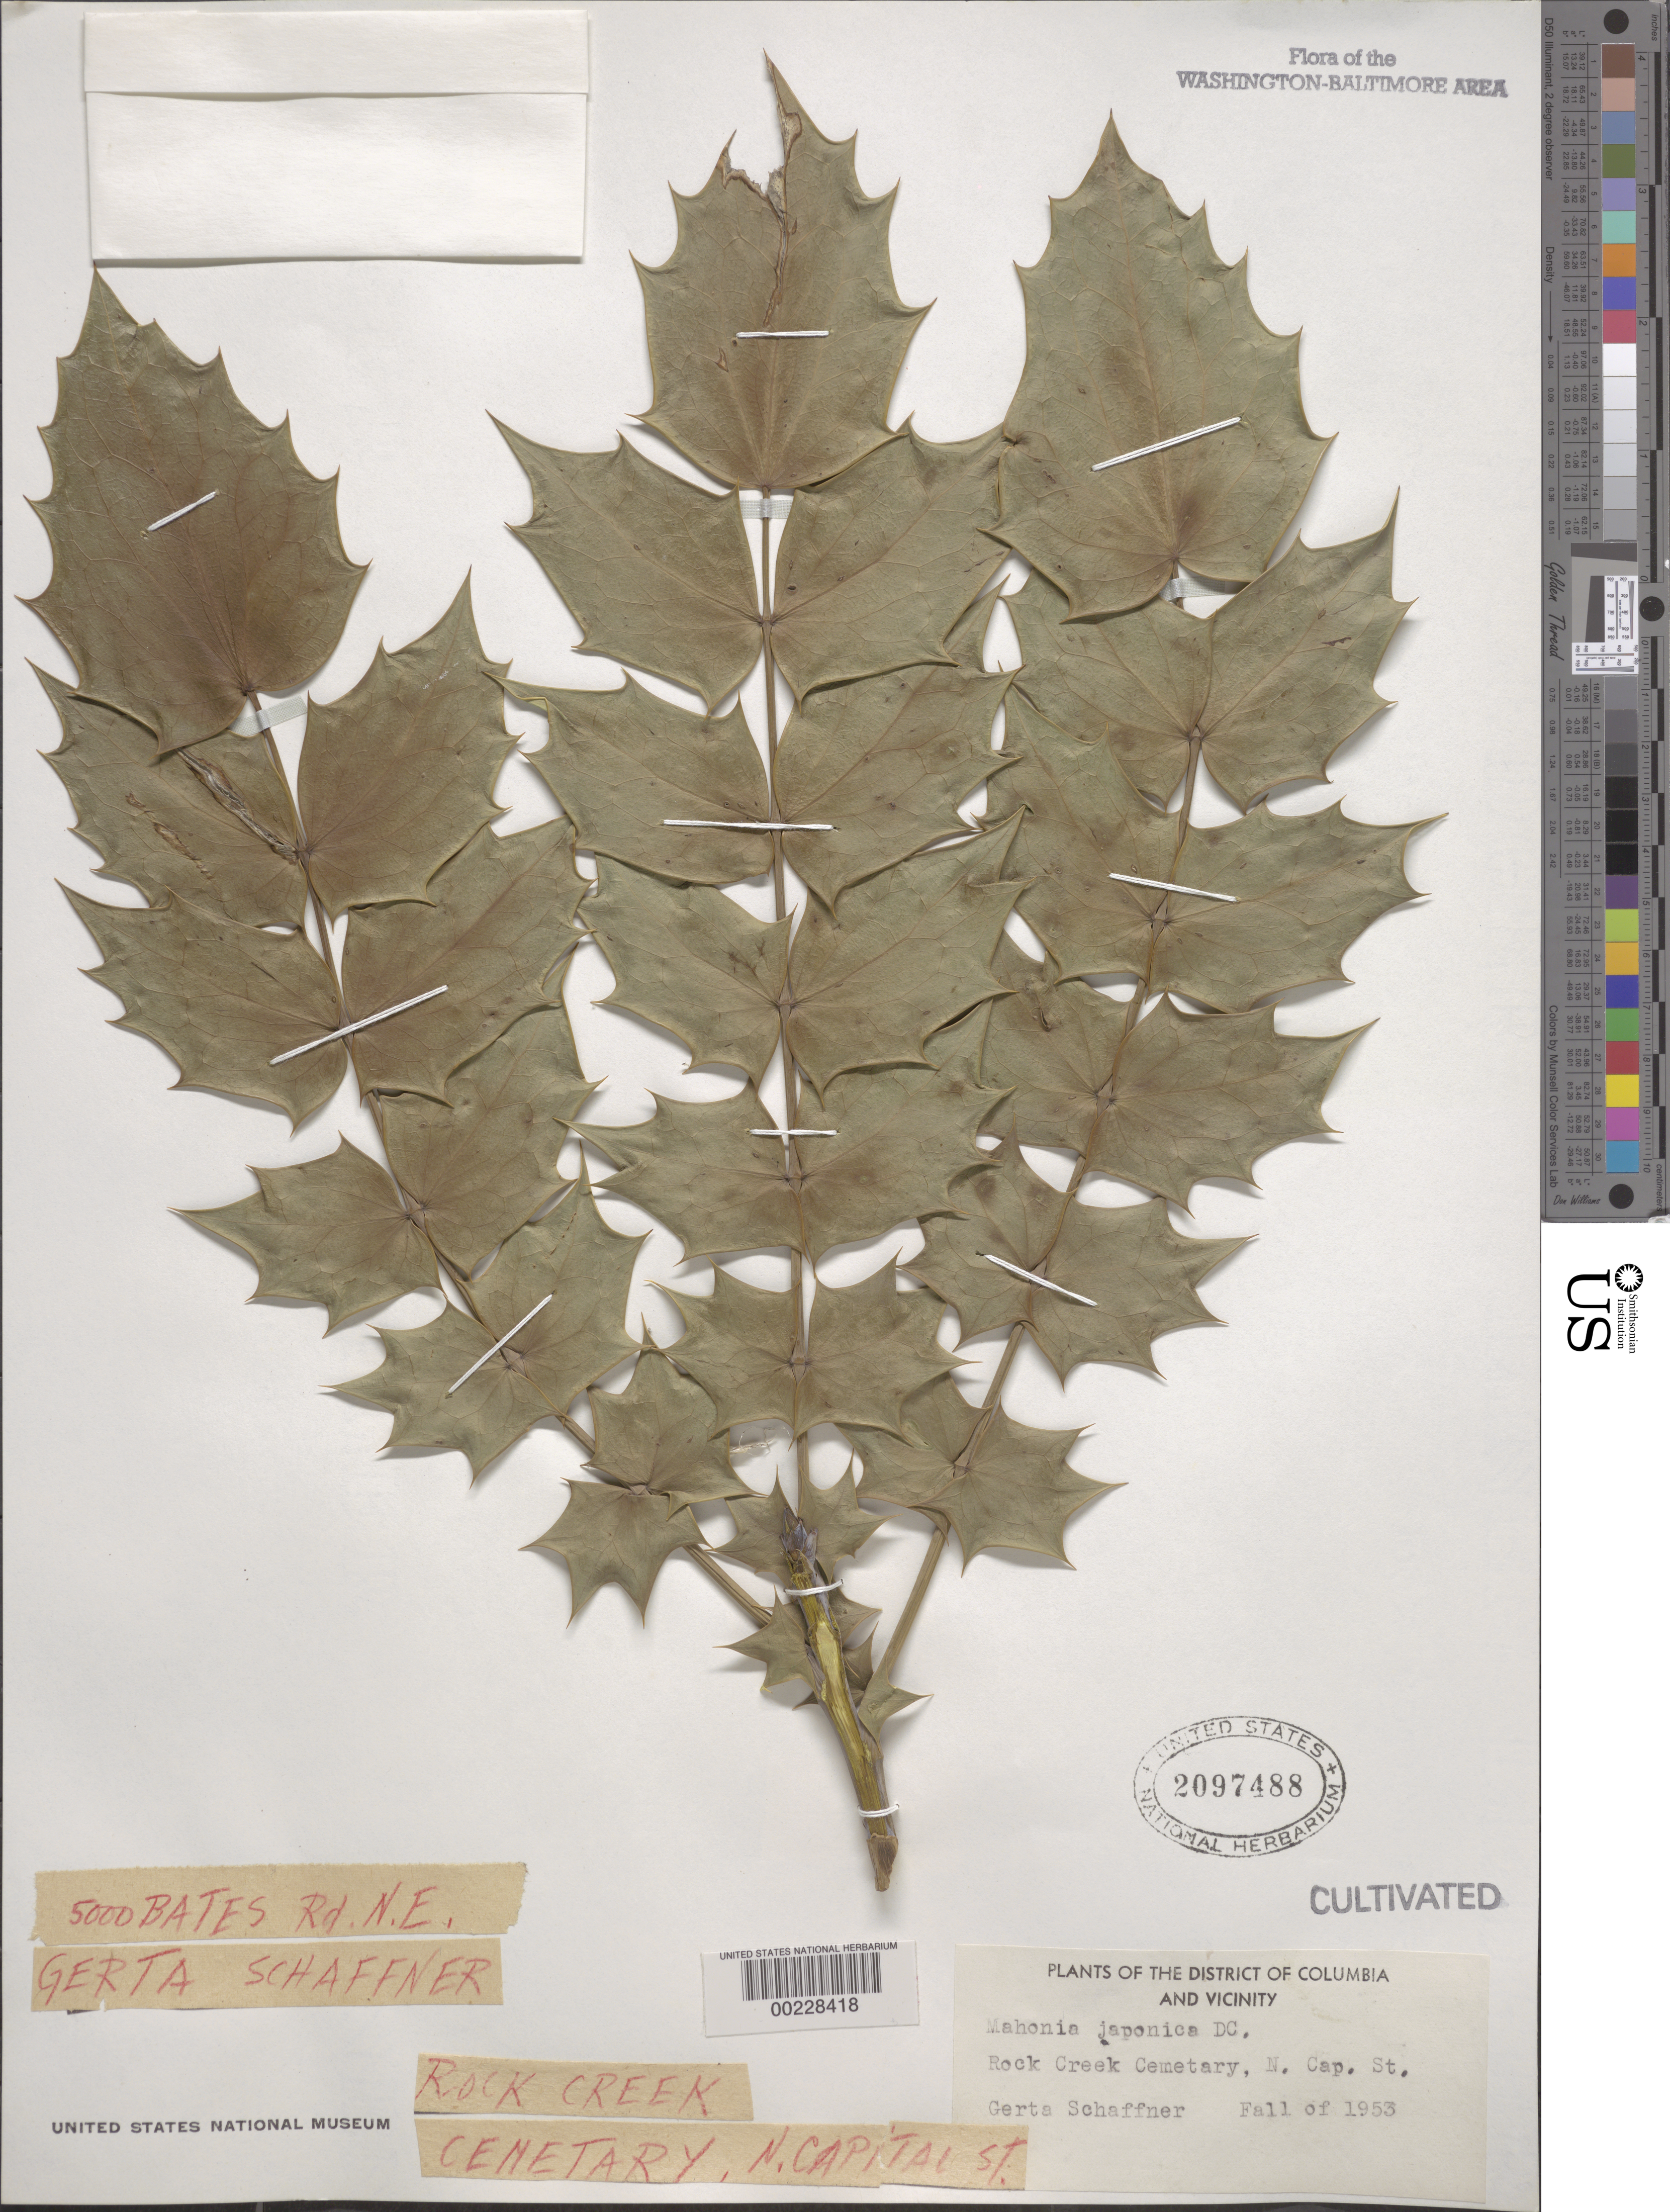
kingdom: Plantae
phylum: Tracheophyta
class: Magnoliopsida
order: Ranunculales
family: Berberidaceae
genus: Mahonia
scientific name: Mahonia bealei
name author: (Fortune) Carrière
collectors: G. Schaffner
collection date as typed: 1953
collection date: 1953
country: United States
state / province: District of Columbia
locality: Rock Creek Cemetary, N. Capital St.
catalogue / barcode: US 2097488